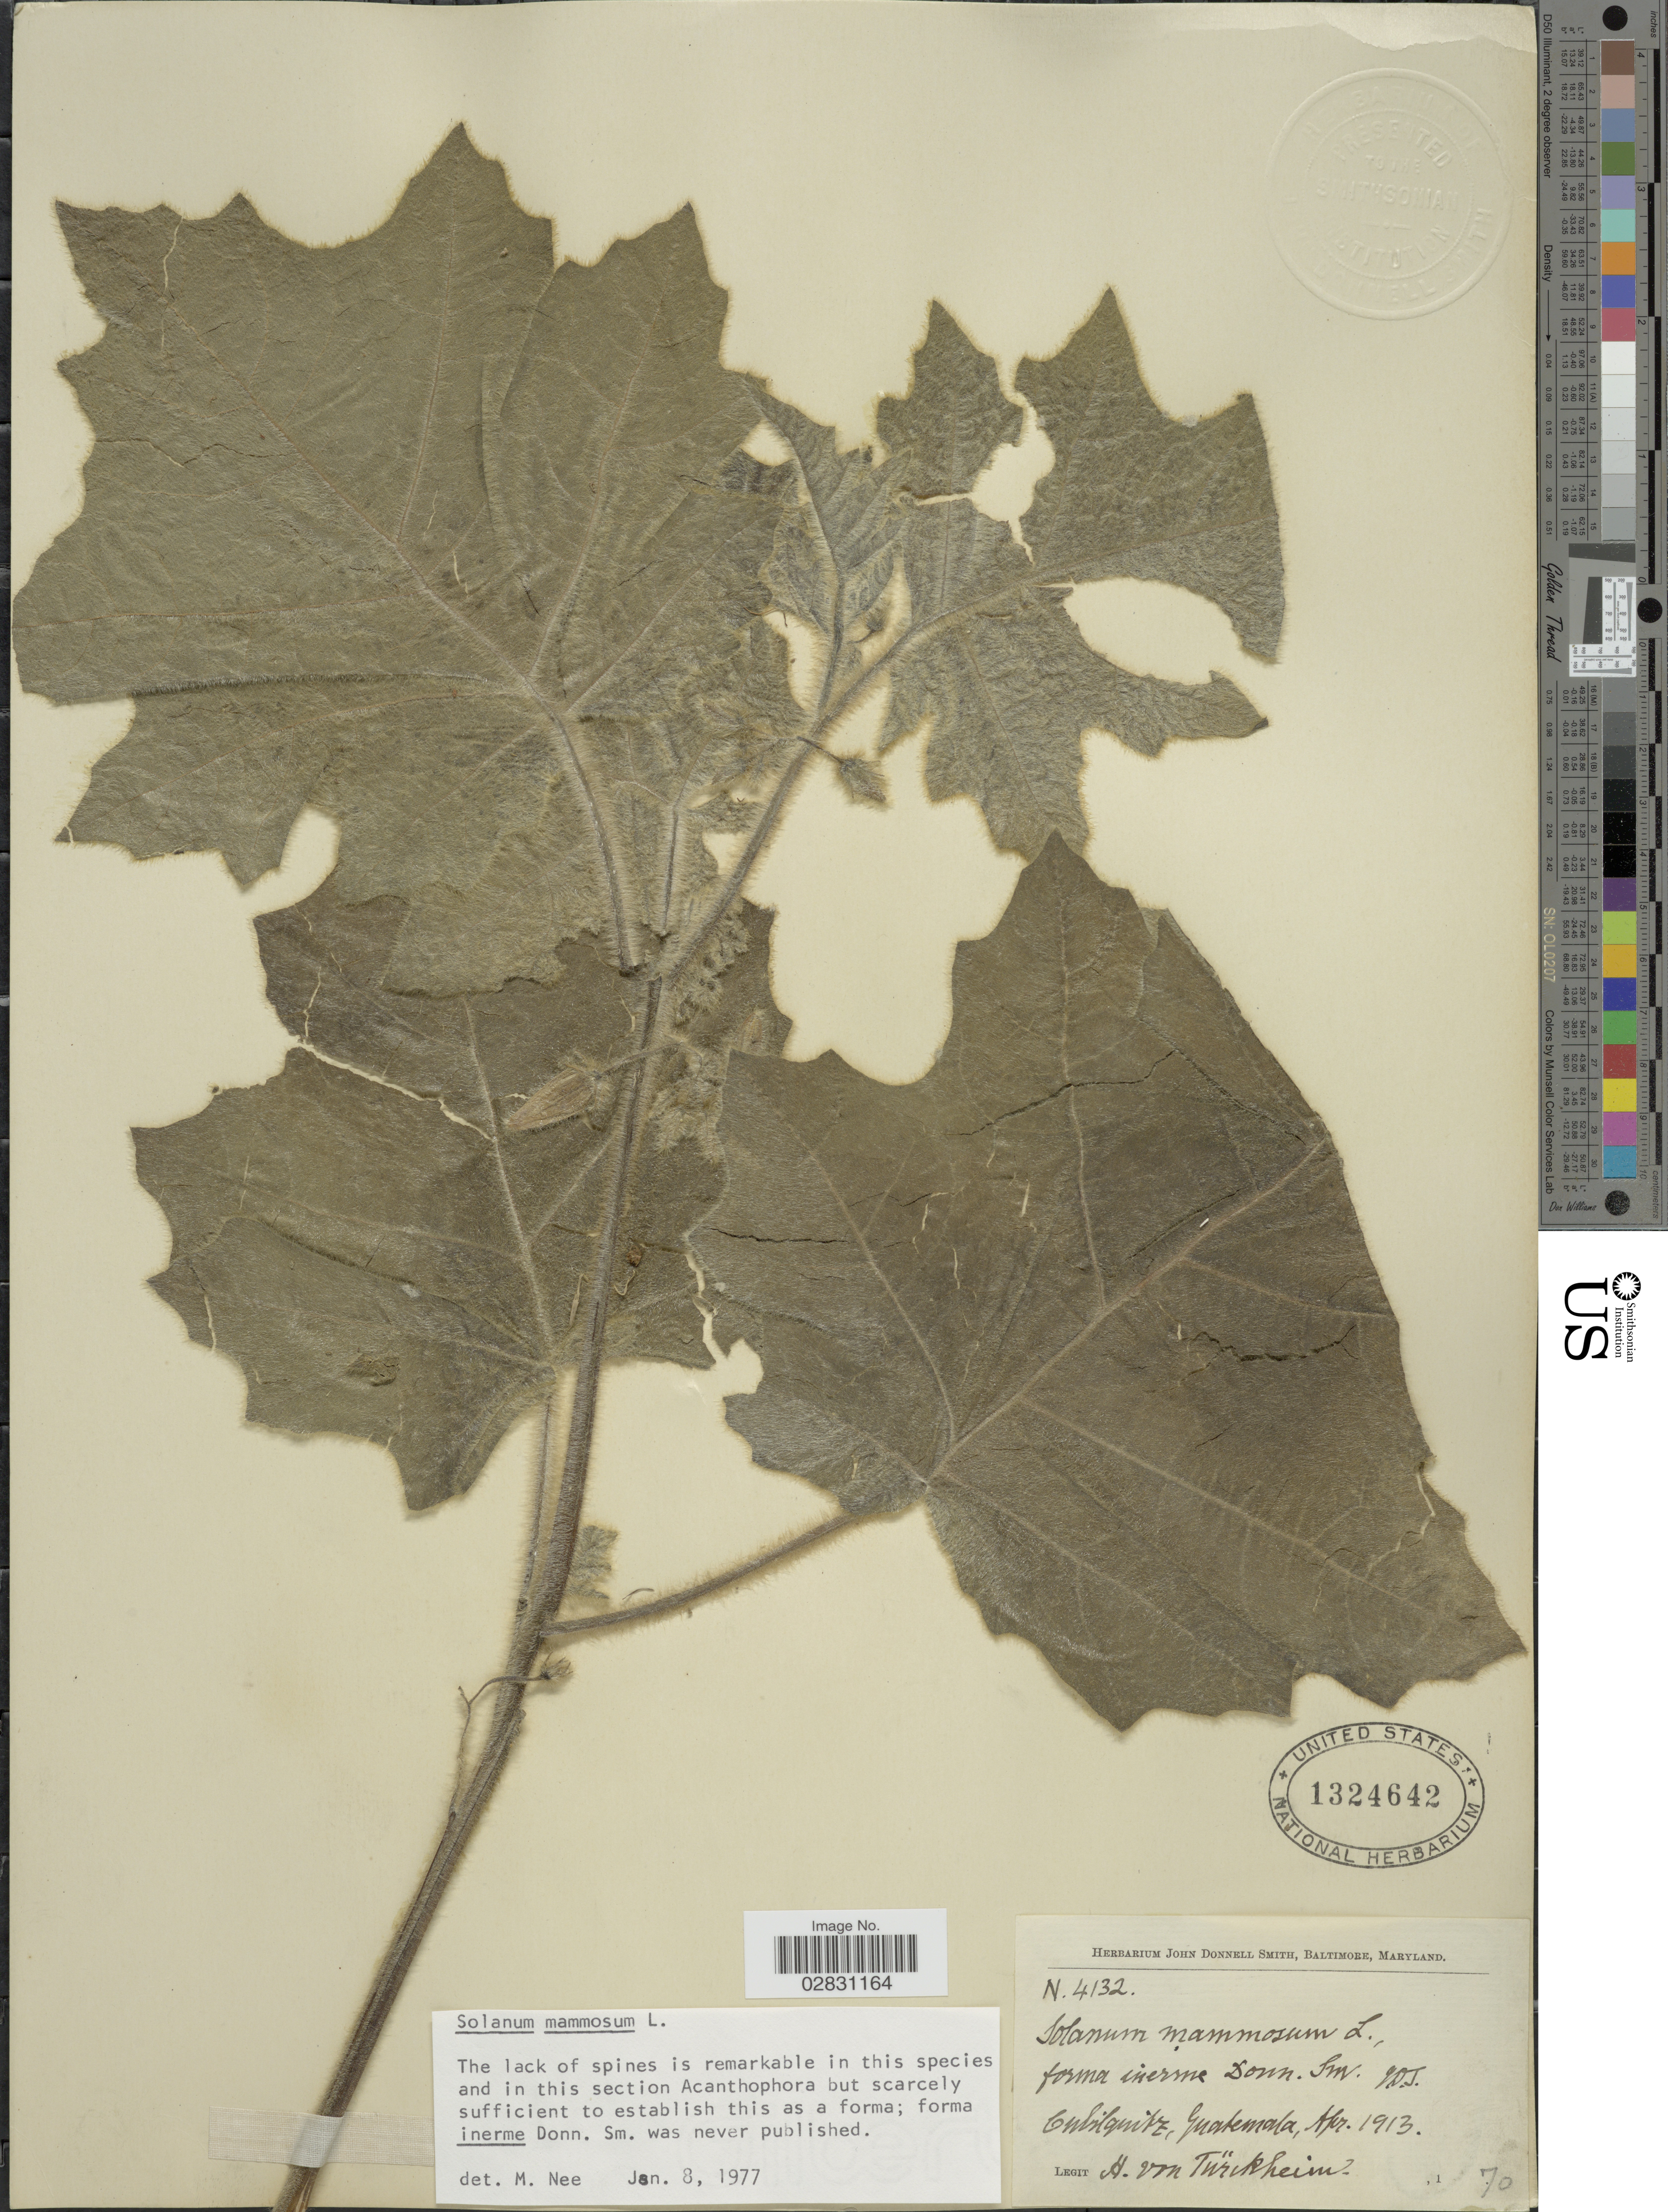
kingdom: Plantae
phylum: Tracheophyta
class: Magnoliopsida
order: Solanales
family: Solanaceae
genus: Solanum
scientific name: Solanum mammosum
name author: L.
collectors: H. von Türckheim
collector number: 4132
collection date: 1913-04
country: Guatemala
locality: Cubilquitz.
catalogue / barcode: US 1324642